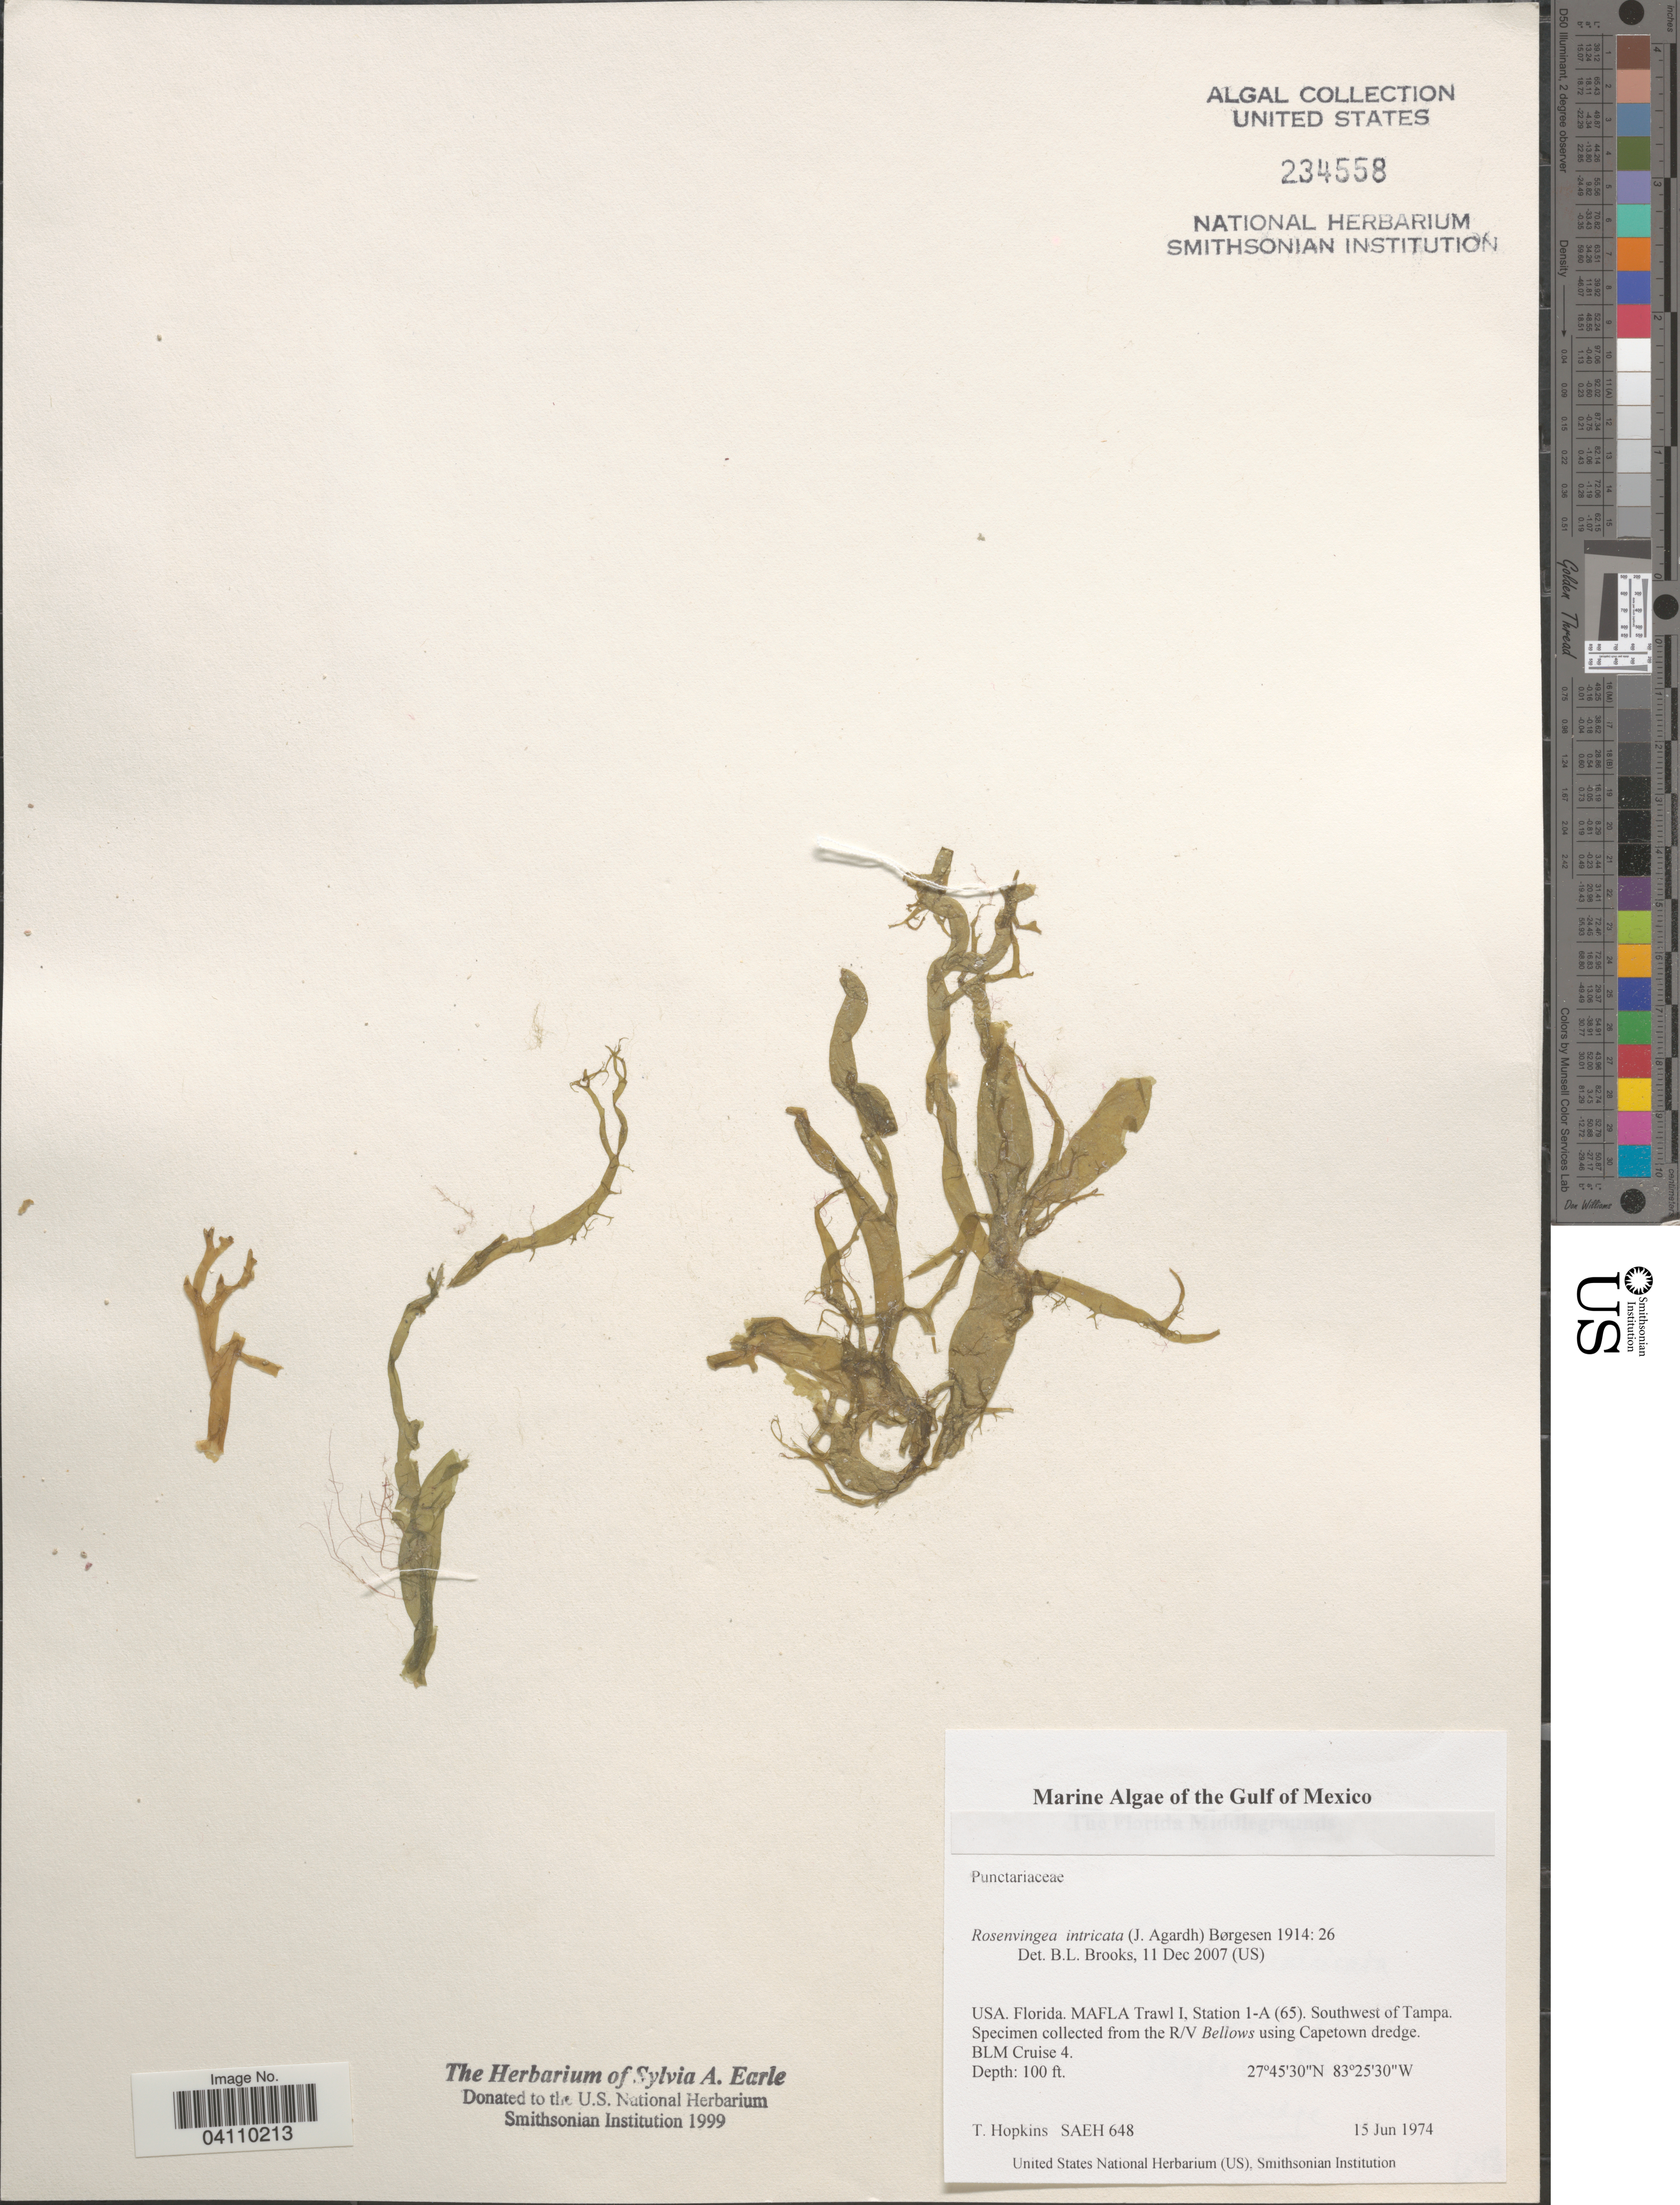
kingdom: Chromista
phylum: Ochrophyta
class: Phaeophyceae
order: Scytosiphonales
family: Scytosiphonaceae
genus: Rosenvingea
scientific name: Rosenvingea endiviifolia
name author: (Martius) M.J. Wynne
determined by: Algae name updating Project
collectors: T. Hopkins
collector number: SAEH648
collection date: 1974-06-15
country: United States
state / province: Florida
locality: The Gulf of Mexico. MAFLA Trawl I, Station 1-A (65). Southwest of Tampa. The R/V Bellows using Capetown dredge. BLM Cruise 4.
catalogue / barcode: US 234558